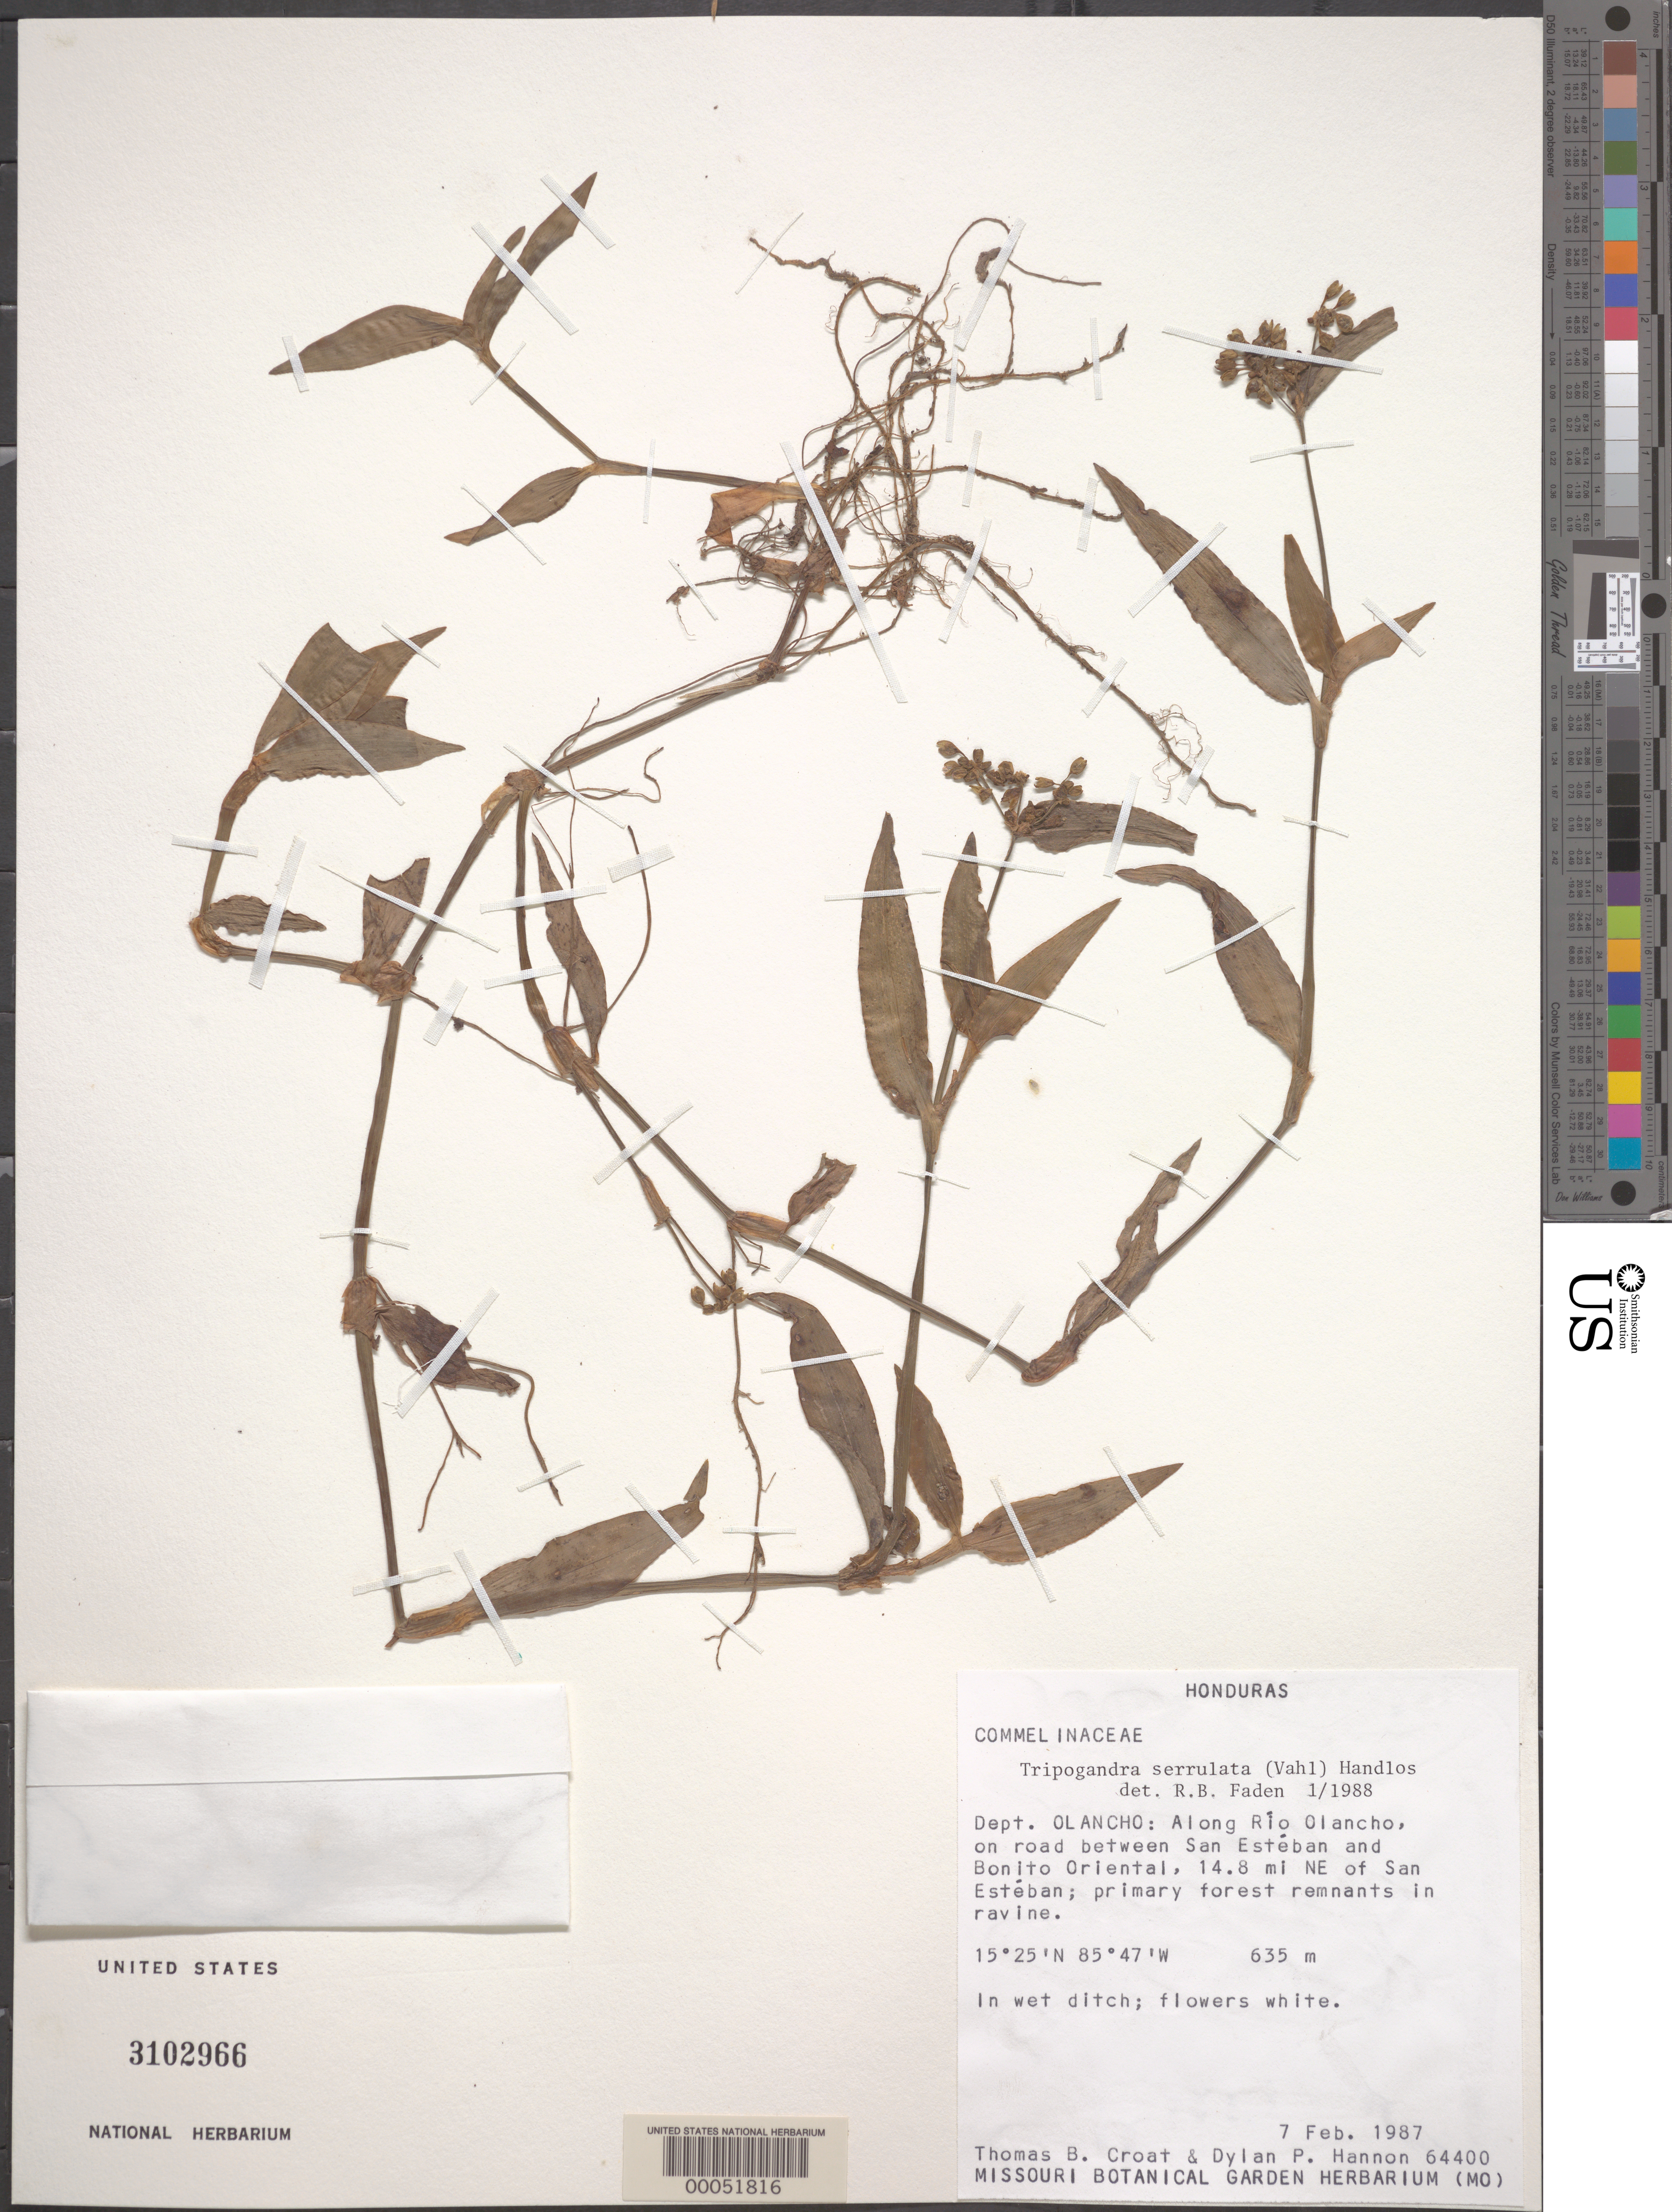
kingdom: Plantae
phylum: Tracheophyta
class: Liliopsida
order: Commelinales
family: Commelinaceae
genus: Tripogandra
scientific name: Tripogandra serrulata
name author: (Vahl) Handlos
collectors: T. B. Croat & D. Hannon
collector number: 64400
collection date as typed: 07 Feb 1987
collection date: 1987-02-07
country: Honduras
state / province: Olancho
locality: Río Olancho, on rd between San Estaban and Bonito Oriental, 14.8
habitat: Primary forest remains, in wet ditch in ravine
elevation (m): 635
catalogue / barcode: US 3102966